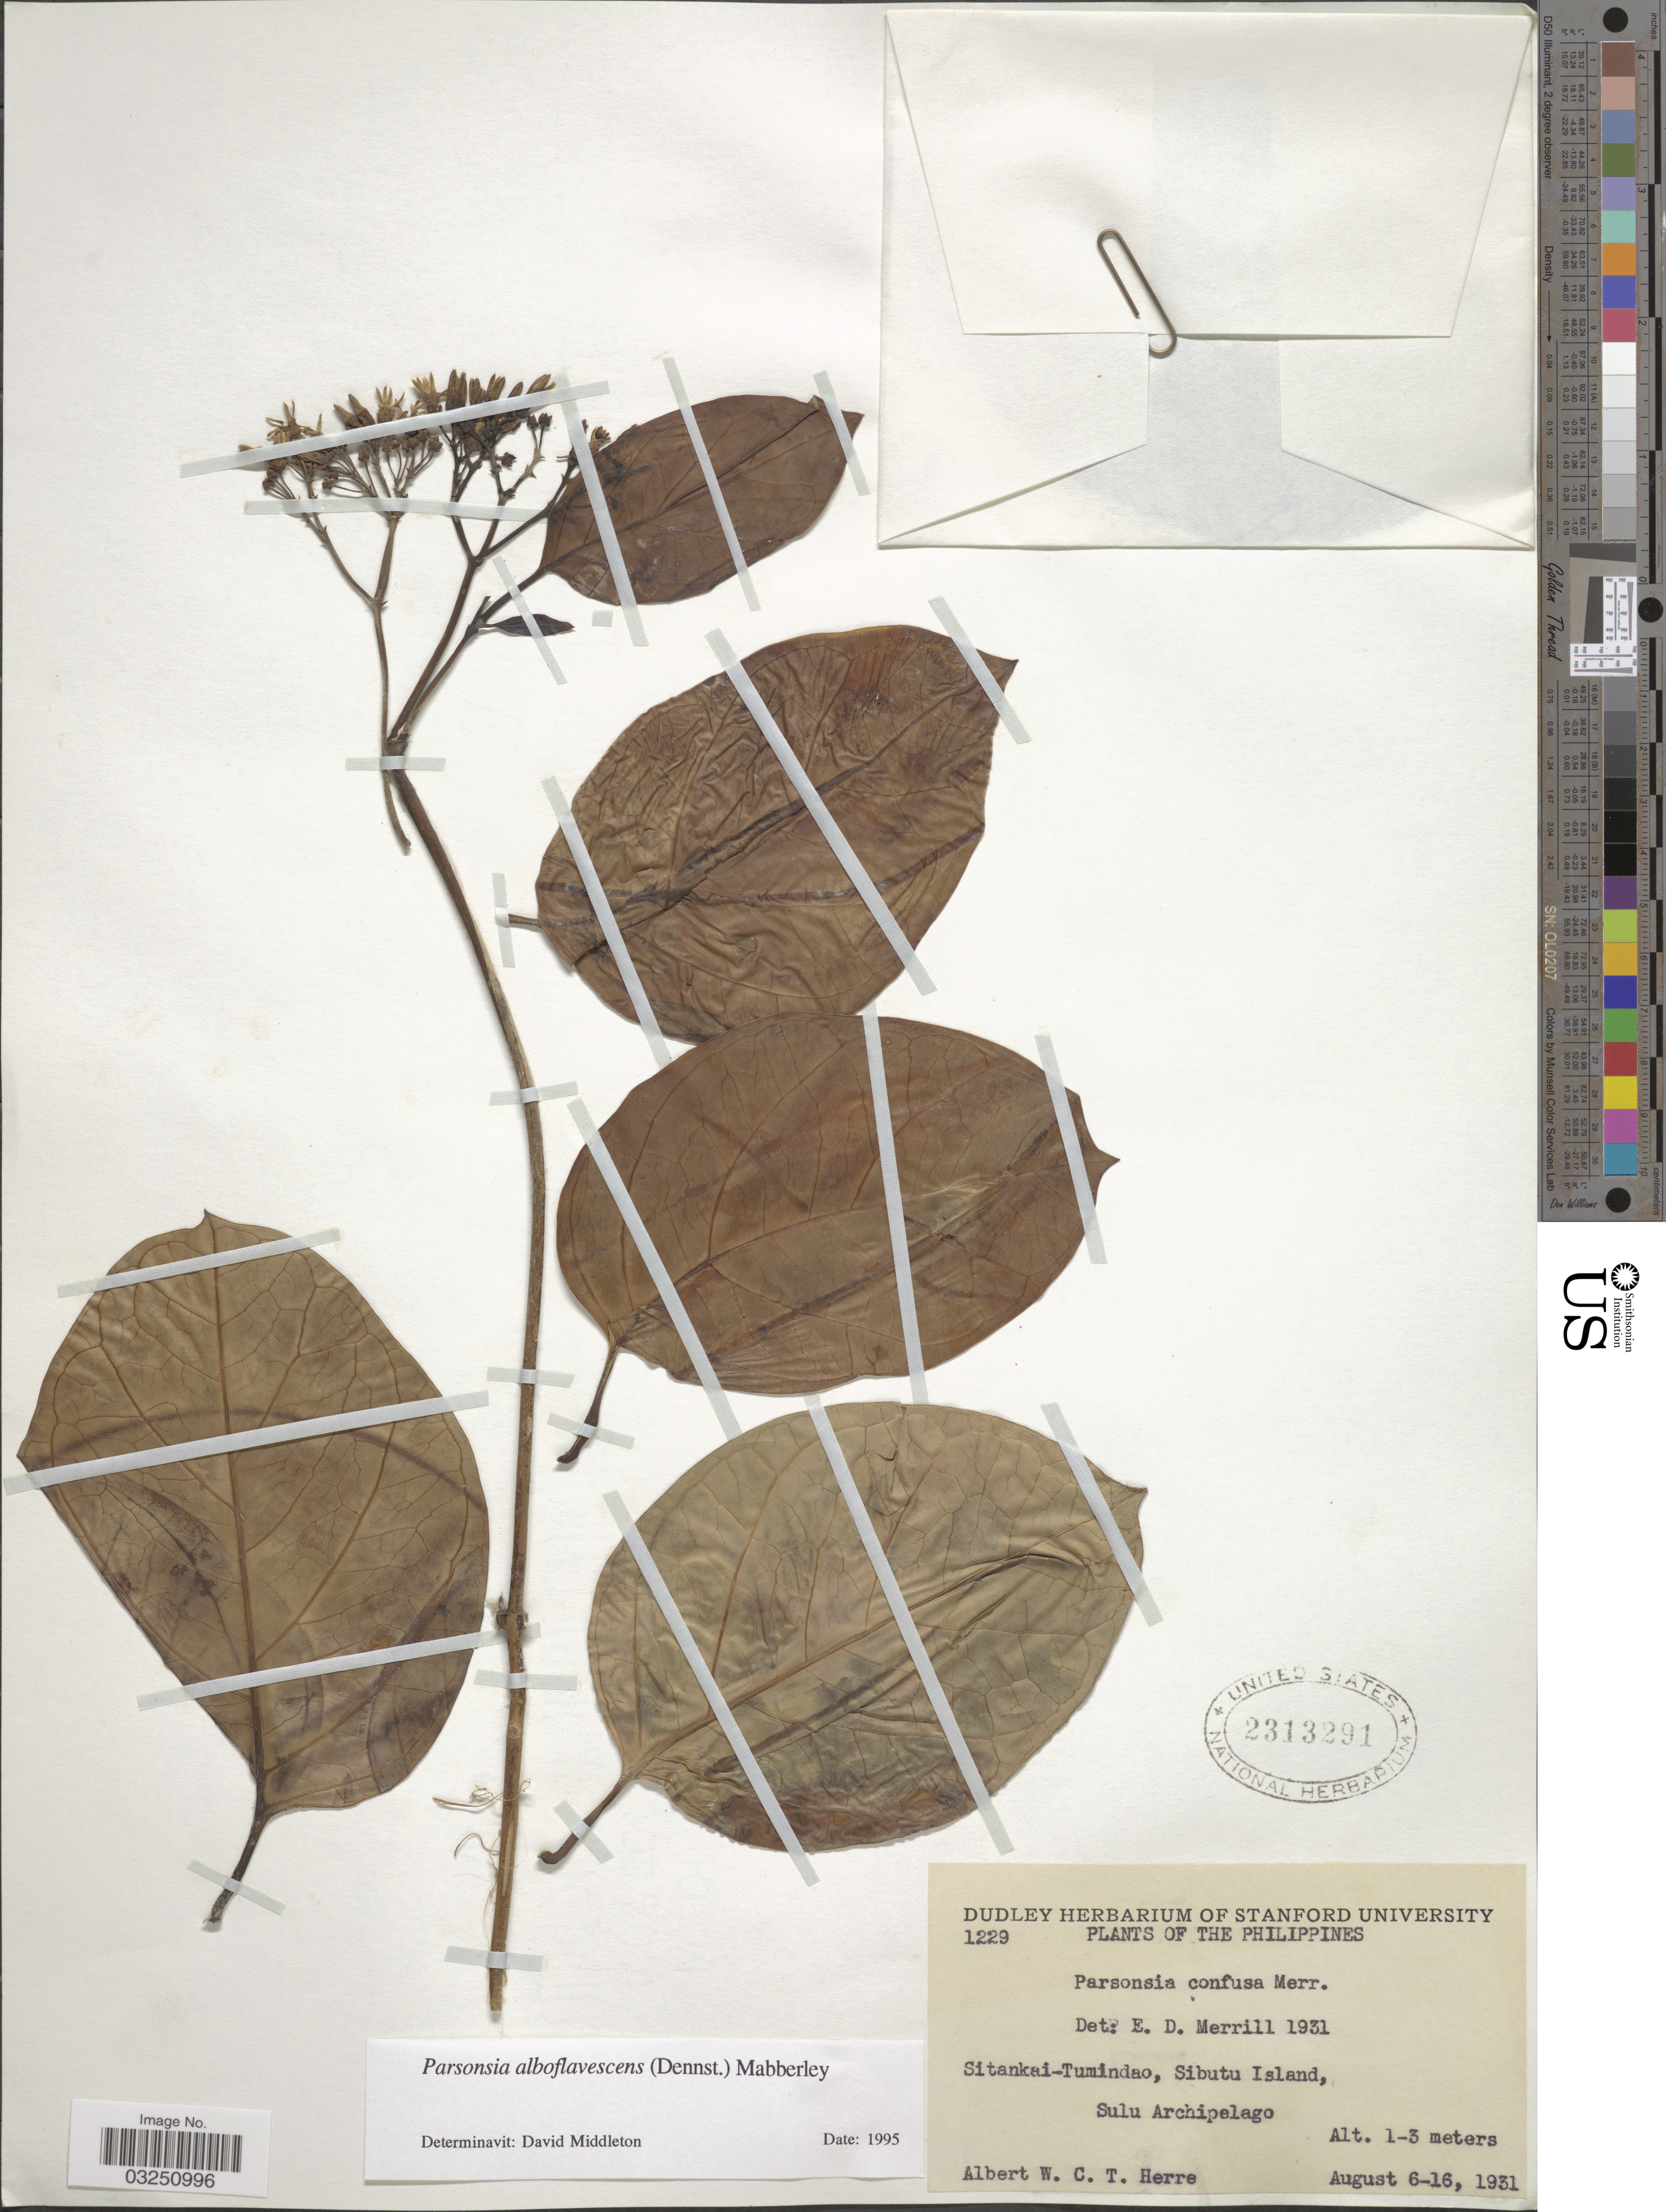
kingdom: Plantae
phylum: Tracheophyta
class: Magnoliopsida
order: Gentianales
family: Apocynaceae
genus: Parsonsia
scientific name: Parsonsia alboflavescens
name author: (Dennst.) Mabberley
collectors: A. W. Herre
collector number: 1229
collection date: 1931-08-06/1931-08-16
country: Philippines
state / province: Muslim Mindanao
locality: Sitankai-Tumindao, Sibutu Island, Sulu Archipelago.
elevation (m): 1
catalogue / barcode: US 2313291